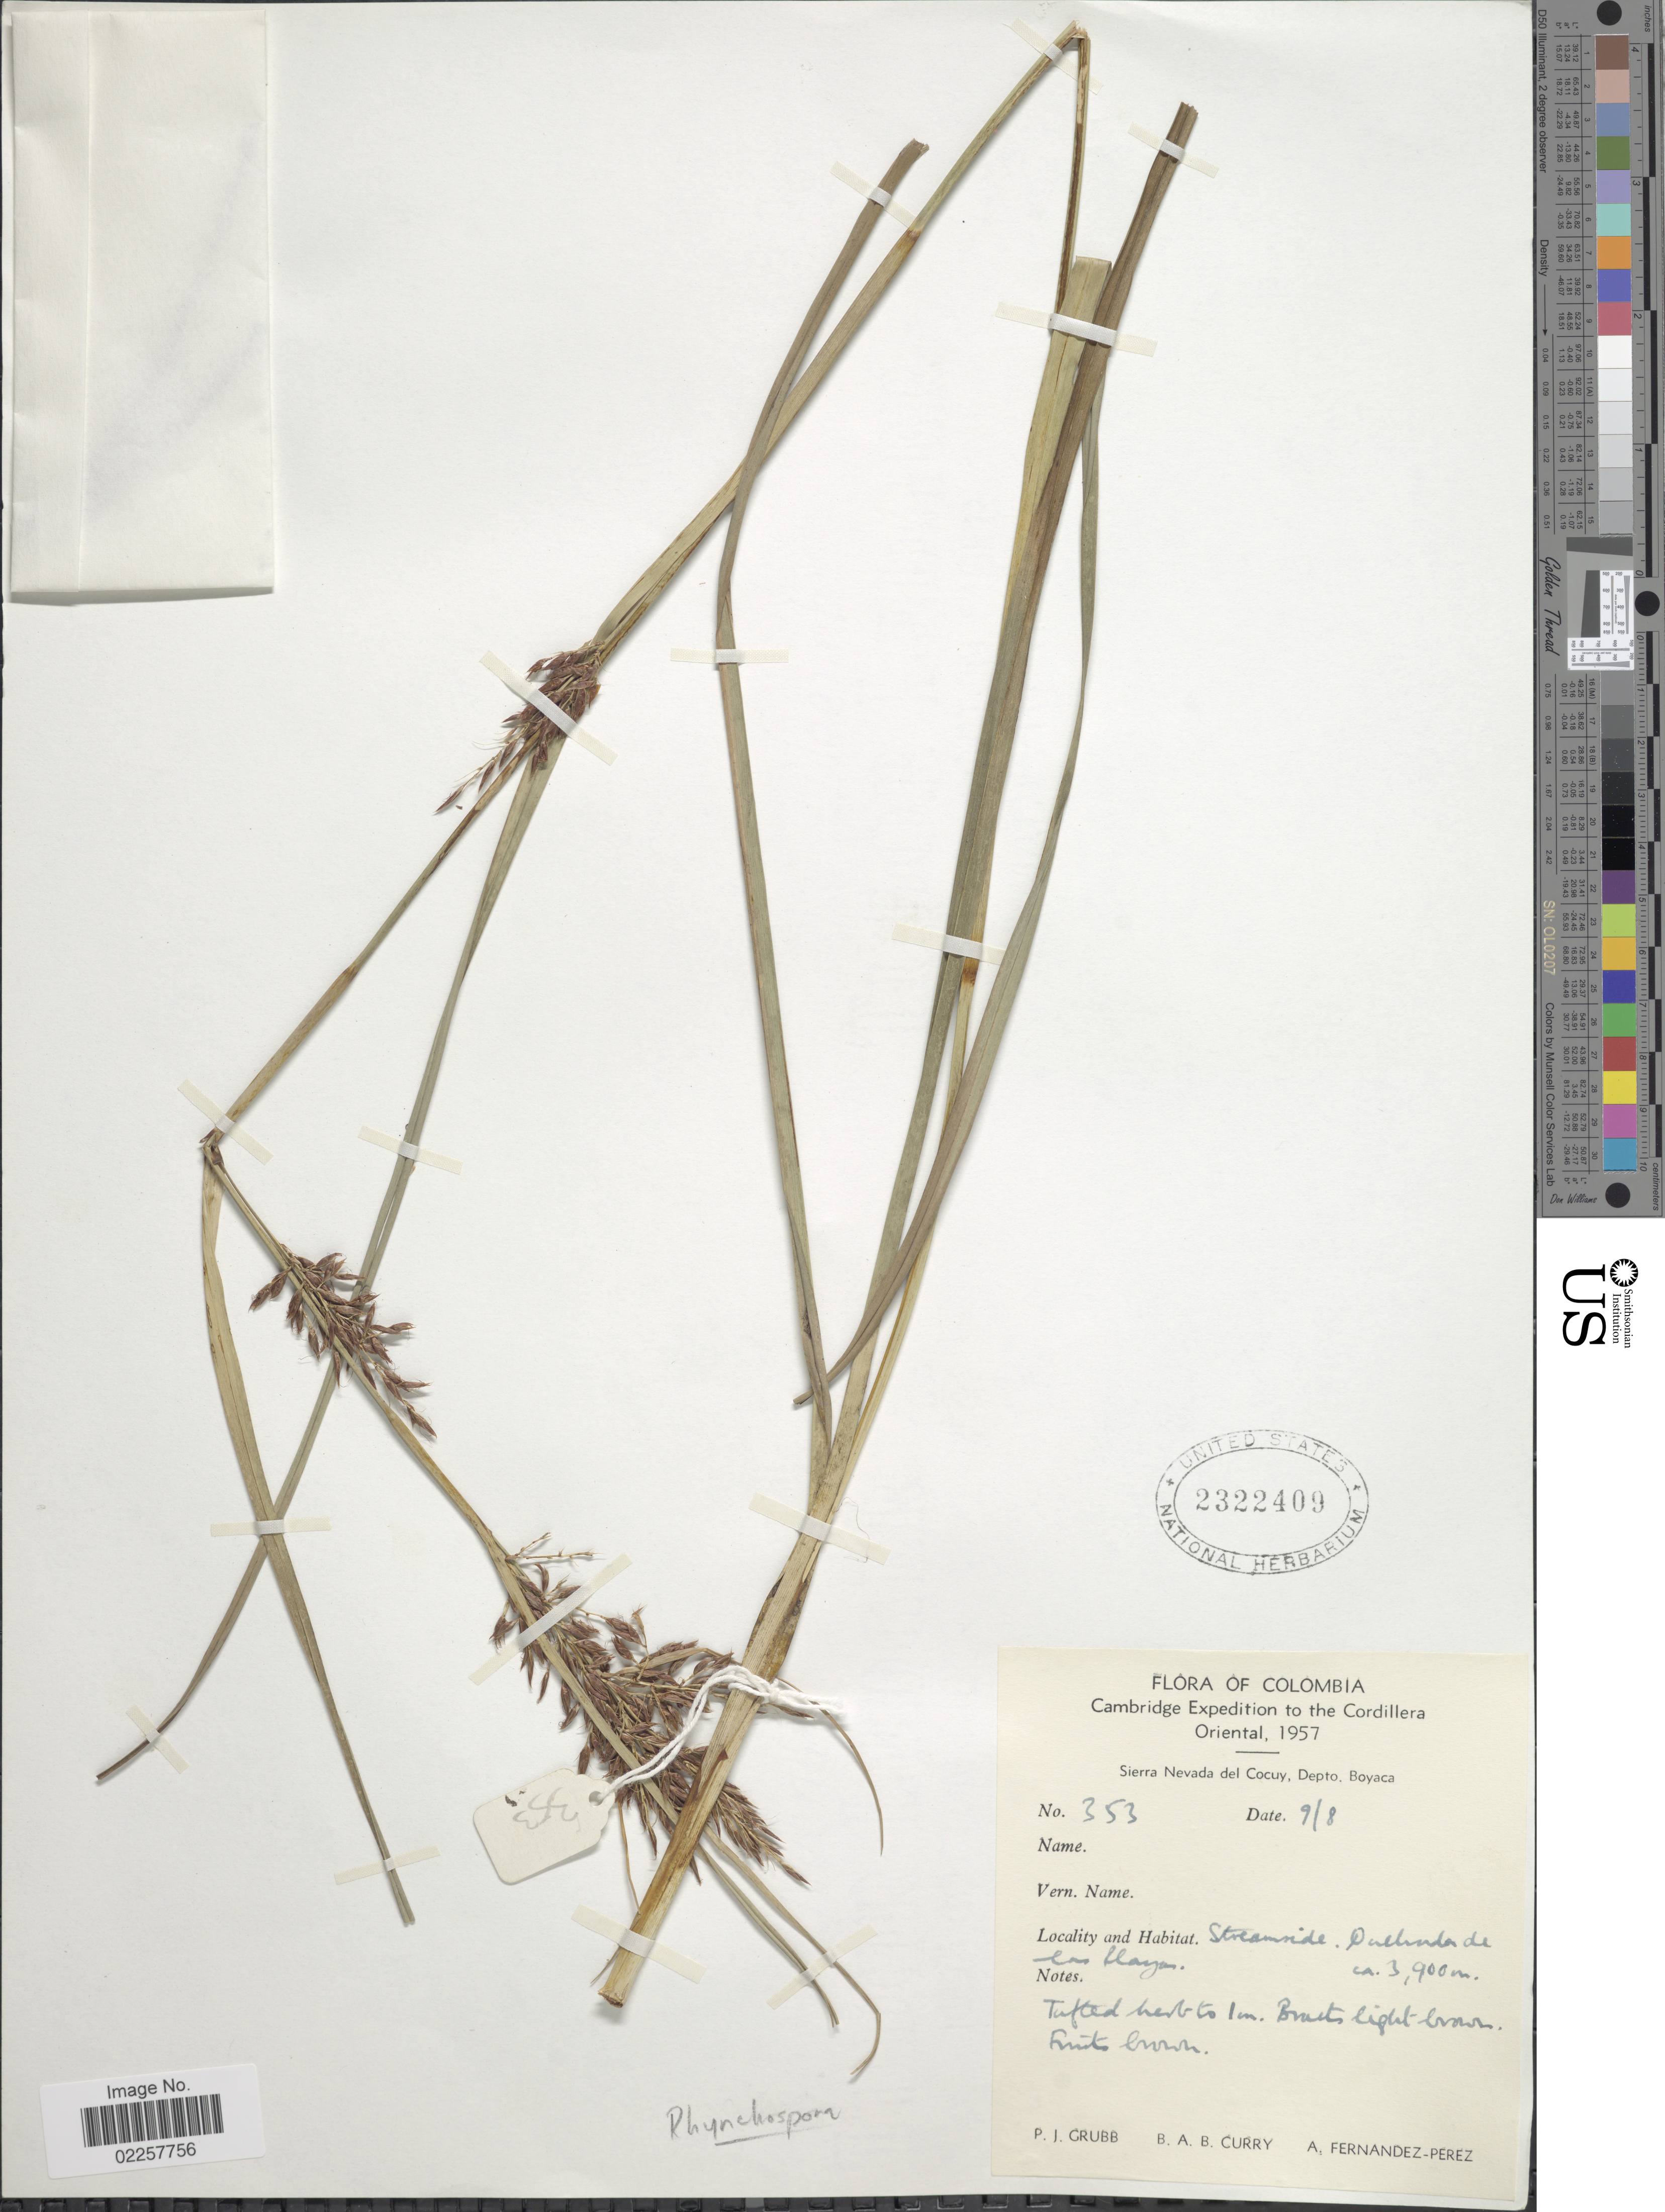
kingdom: Plantae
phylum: Tracheophyta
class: Liliopsida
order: Poales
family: Cyperaceae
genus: Rhynchospora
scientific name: Rhynchospora sp.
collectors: P. J. Grubb, B. Curry & A. Fernández-Pérez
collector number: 353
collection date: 1957-08-09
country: Colombia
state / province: Boyacá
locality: Cordillera Oriental, Sierra Nevada del Cocuy, Streamside. Quebrada de las Playas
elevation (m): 3900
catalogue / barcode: US 2322409